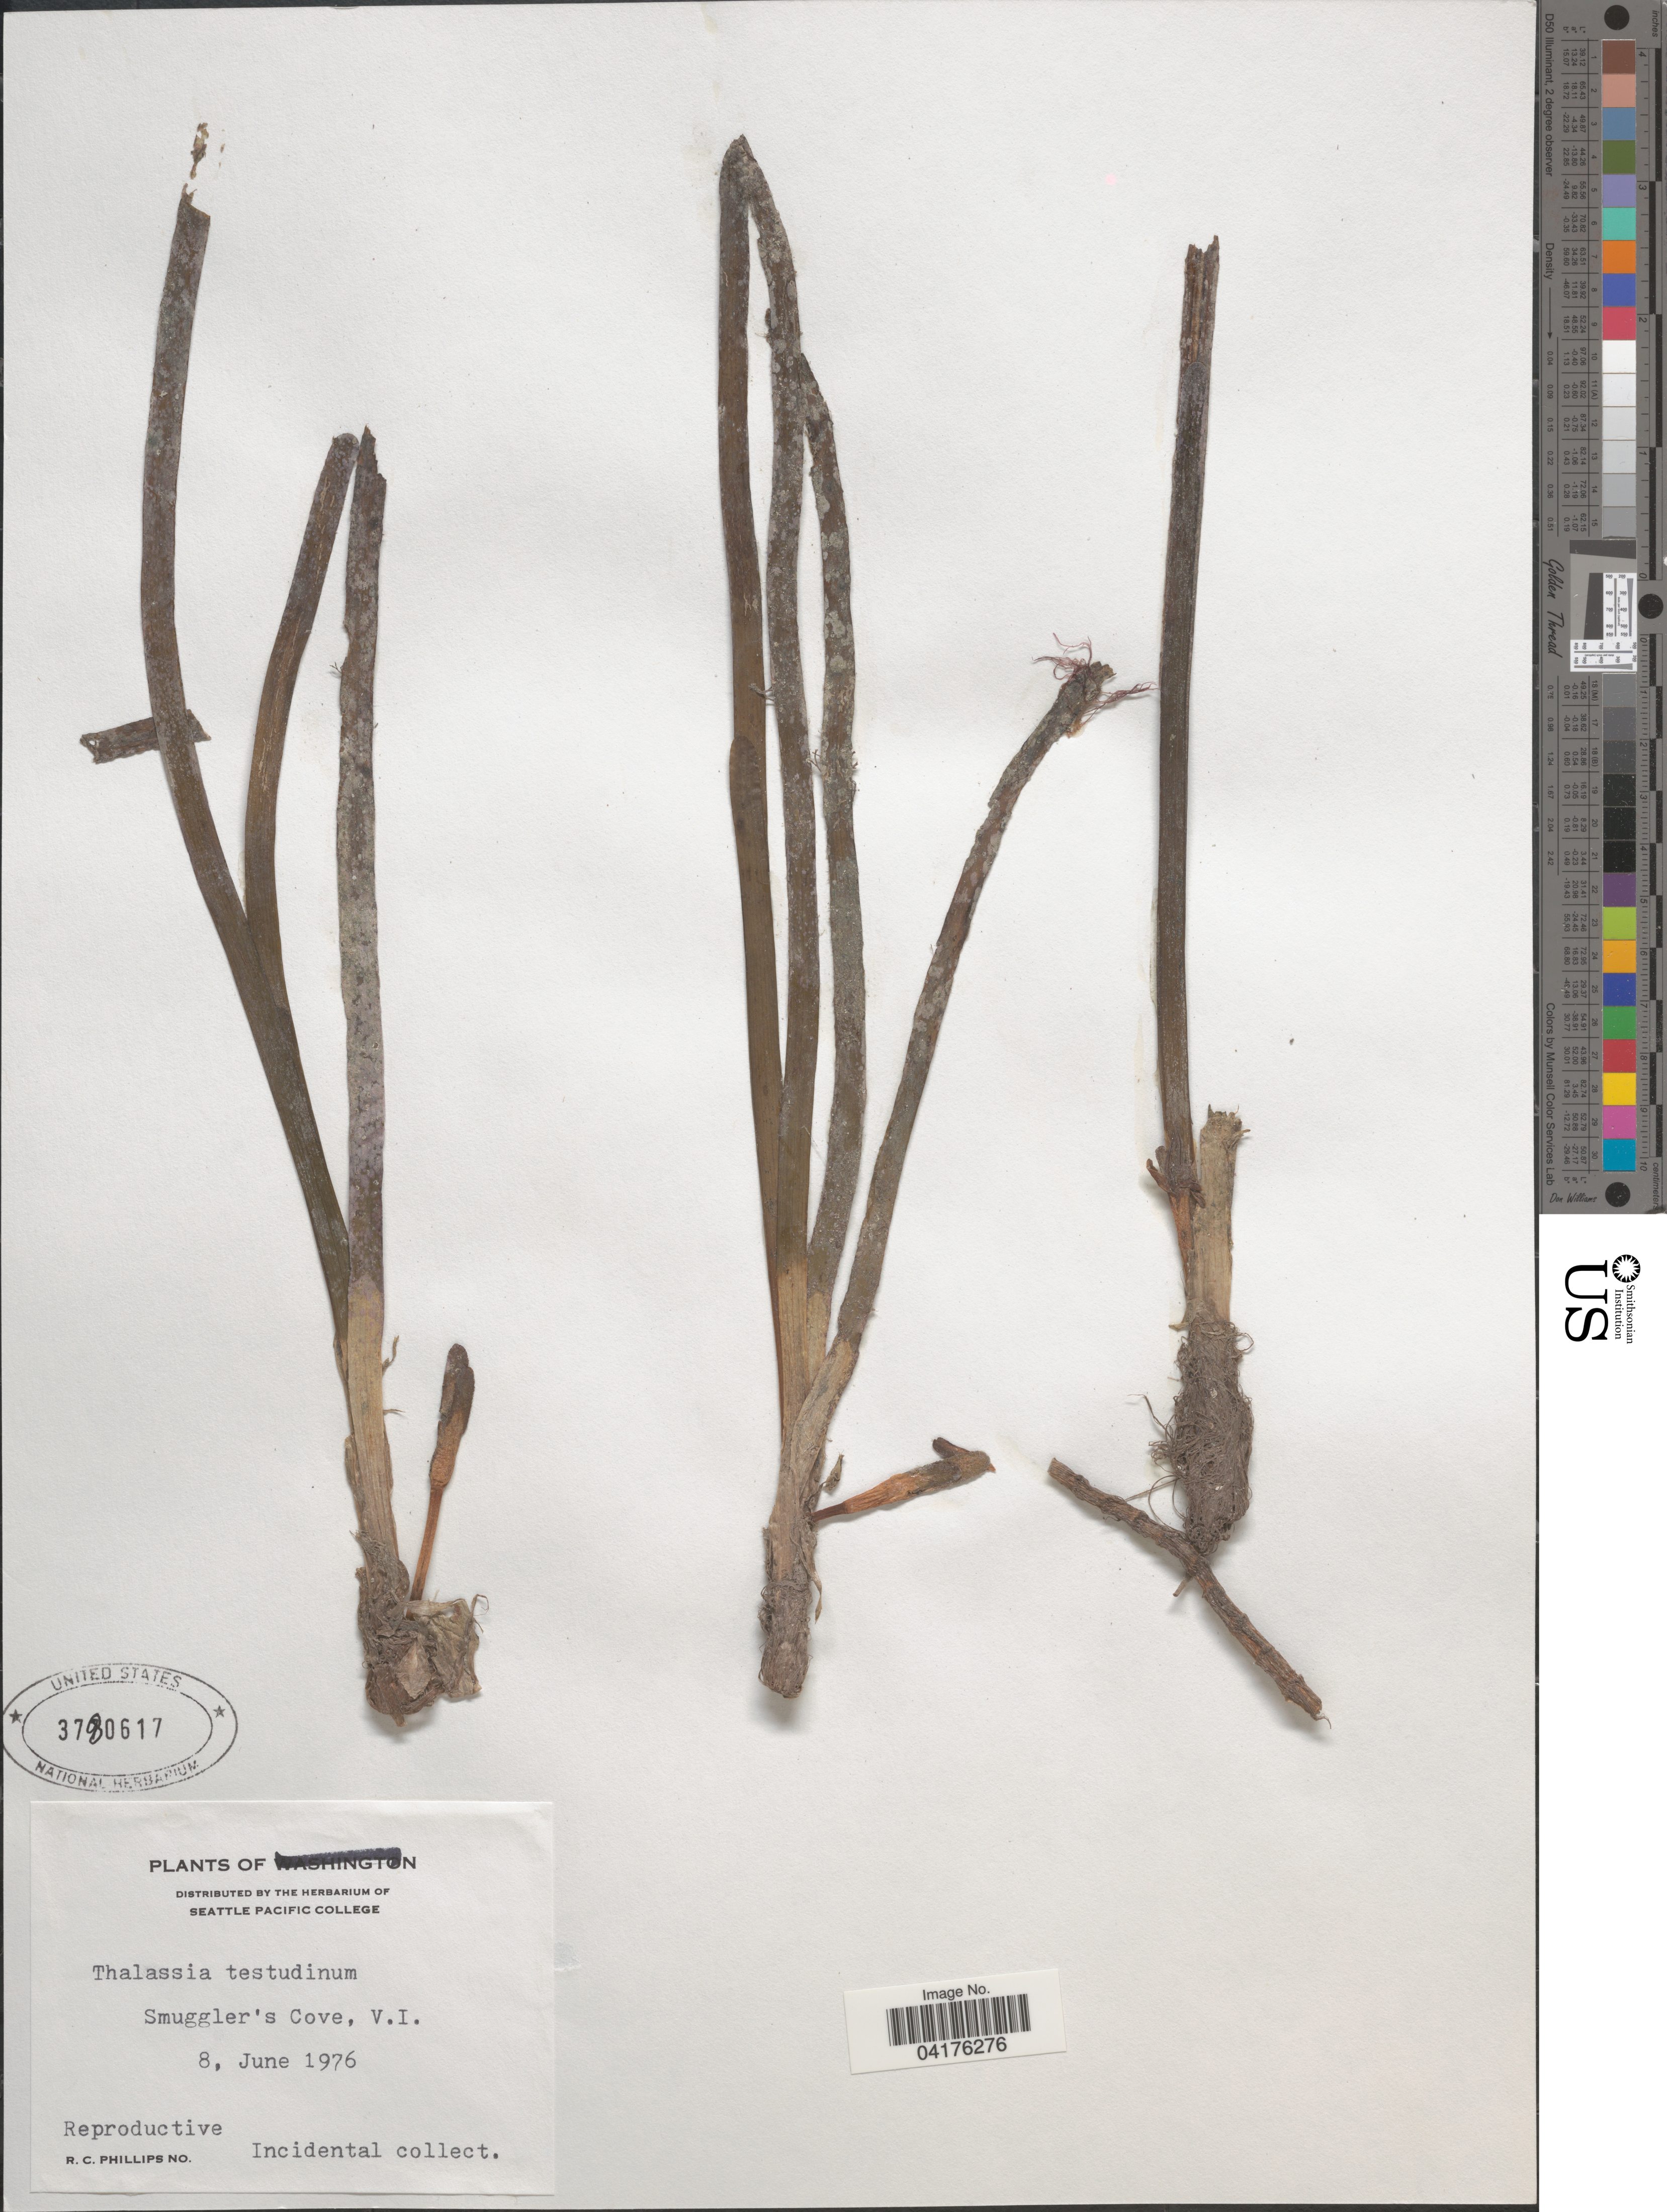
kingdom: Plantae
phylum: Tracheophyta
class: Liliopsida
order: Alismatales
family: Hydrocharitaceae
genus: Thalassia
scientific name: Thalassia testudinum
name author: Banks & Sol. ex K.D. Koenig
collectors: R. C. Phillips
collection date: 1976-06-08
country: U.S. Virgin Islands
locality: Smuggler's Cove, V. I.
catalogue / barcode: US 3780617